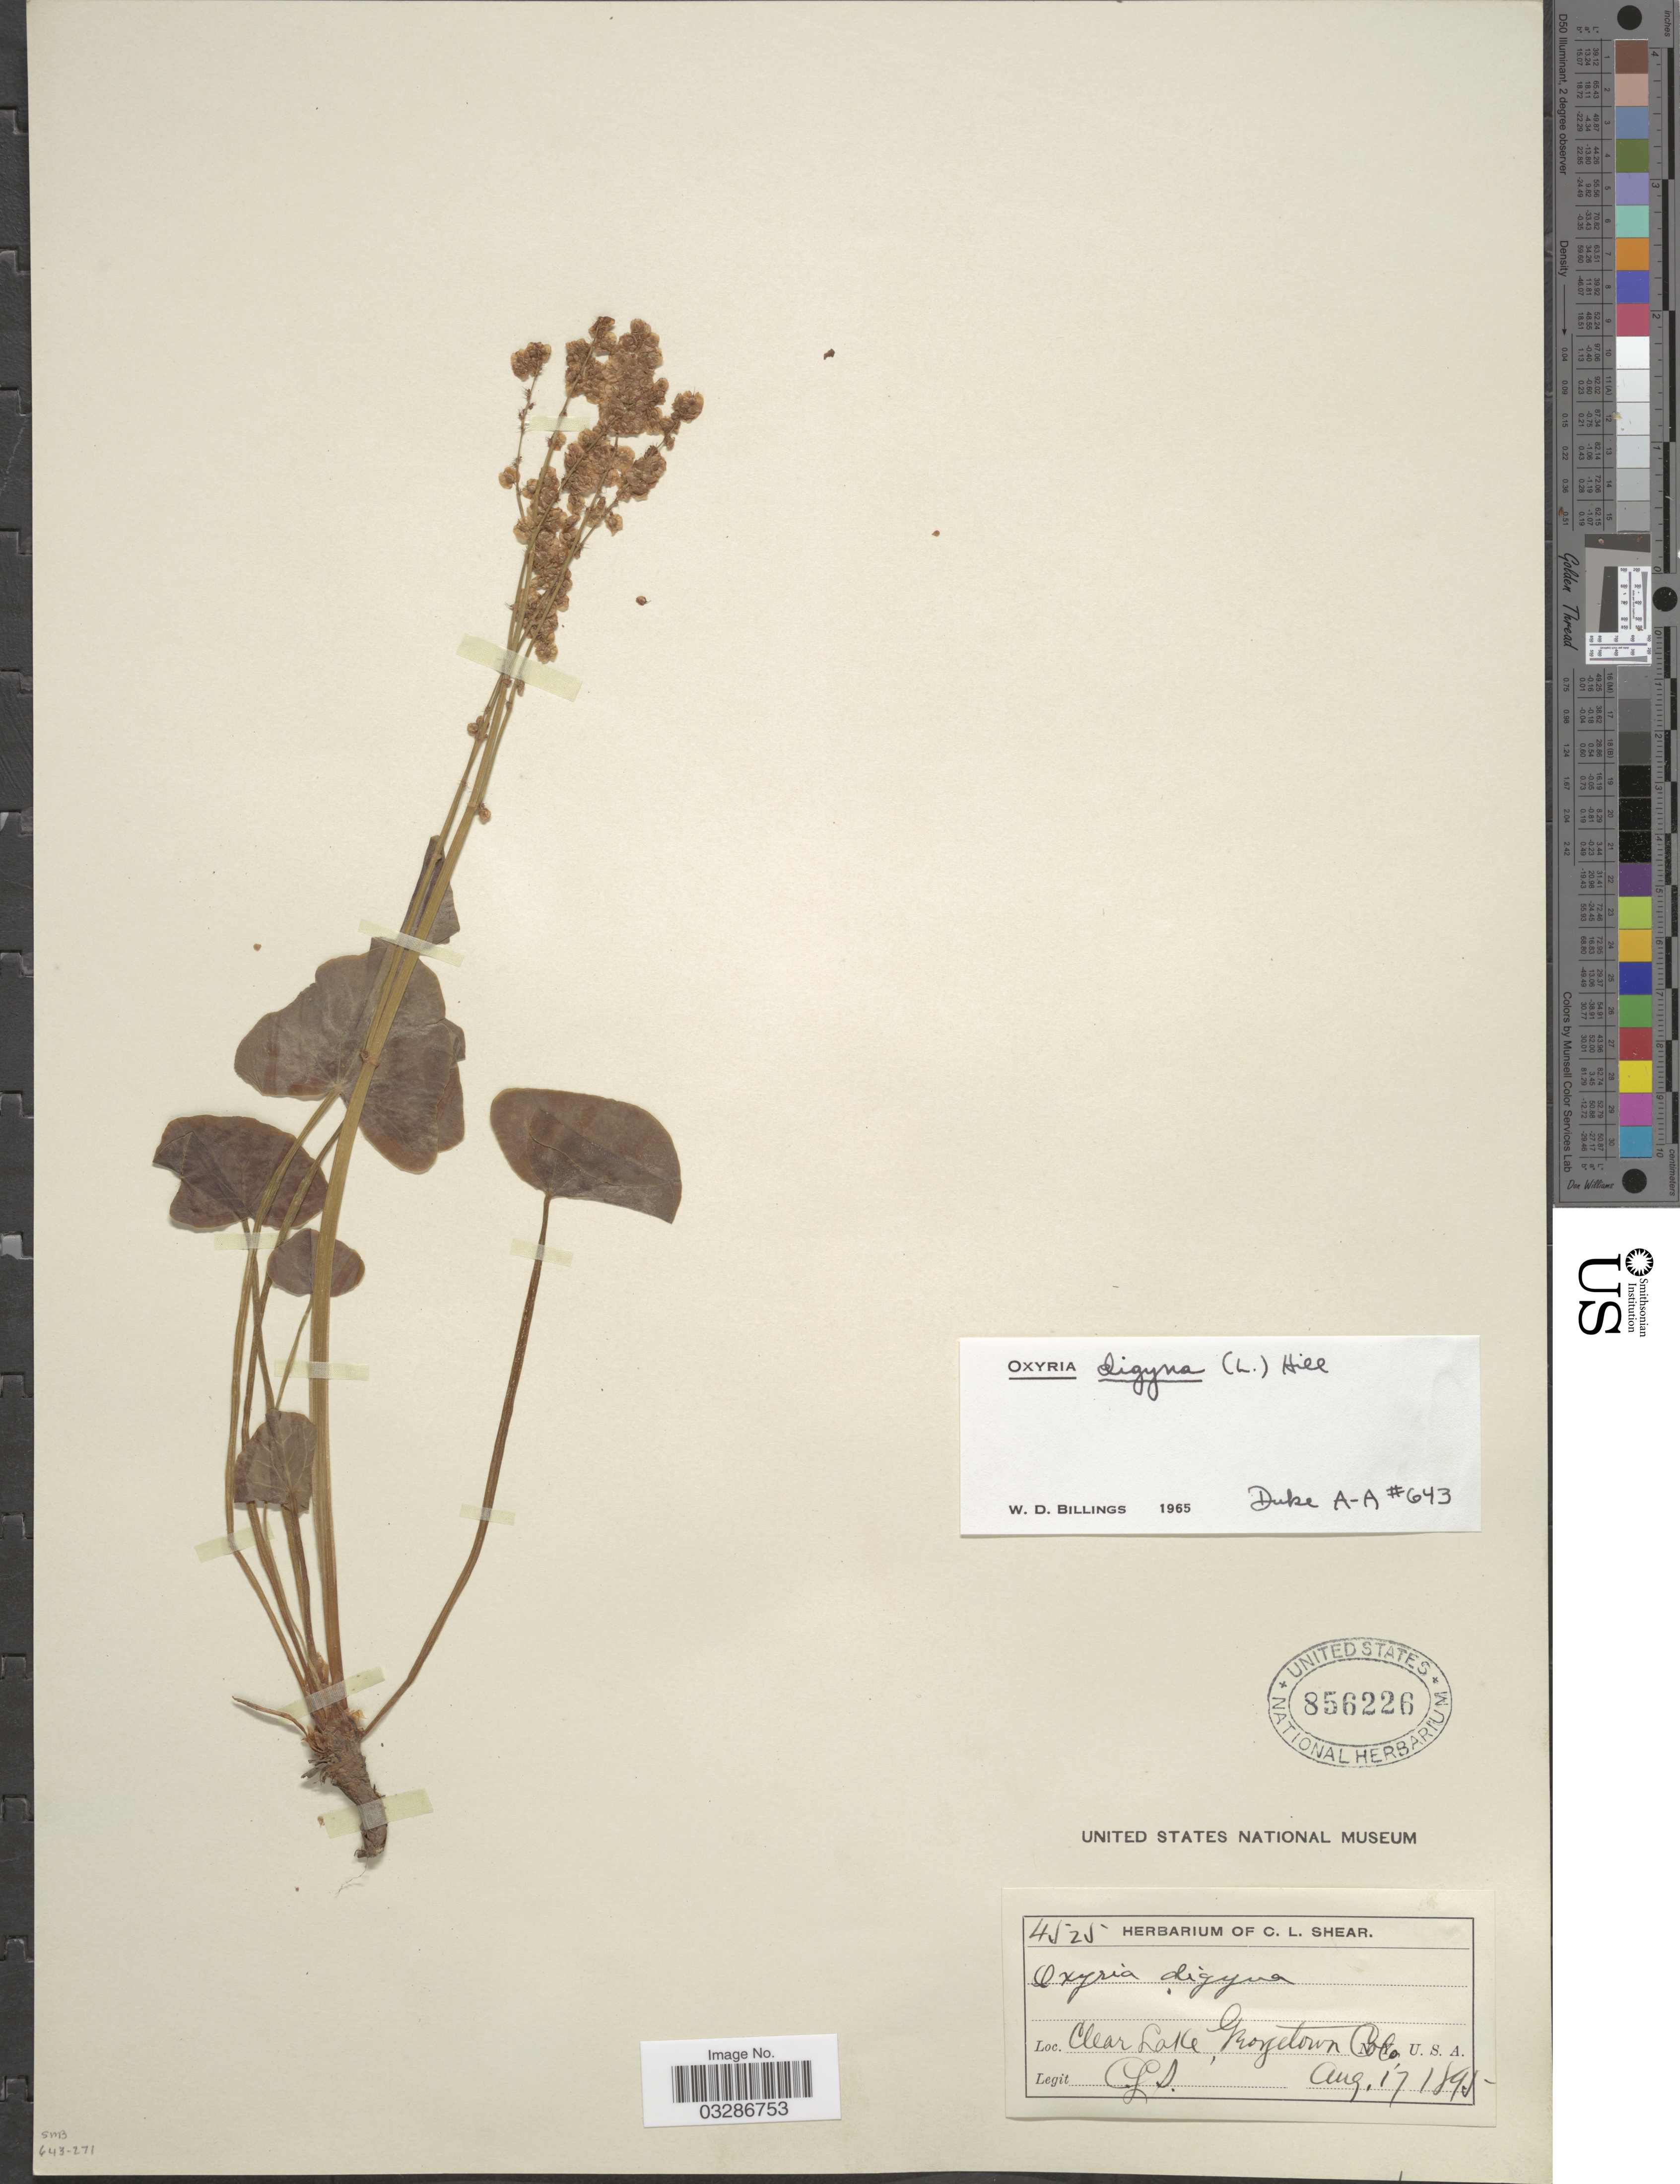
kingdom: Plantae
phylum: Tracheophyta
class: Magnoliopsida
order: Caryophyllales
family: Polygonaceae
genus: Oxyria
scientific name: Oxyria digyna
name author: (L.) Hill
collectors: C. L. Shear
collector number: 4525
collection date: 1895-08-17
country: United States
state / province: Colorado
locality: Clear Lake, Georgetown.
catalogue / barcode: US 856226